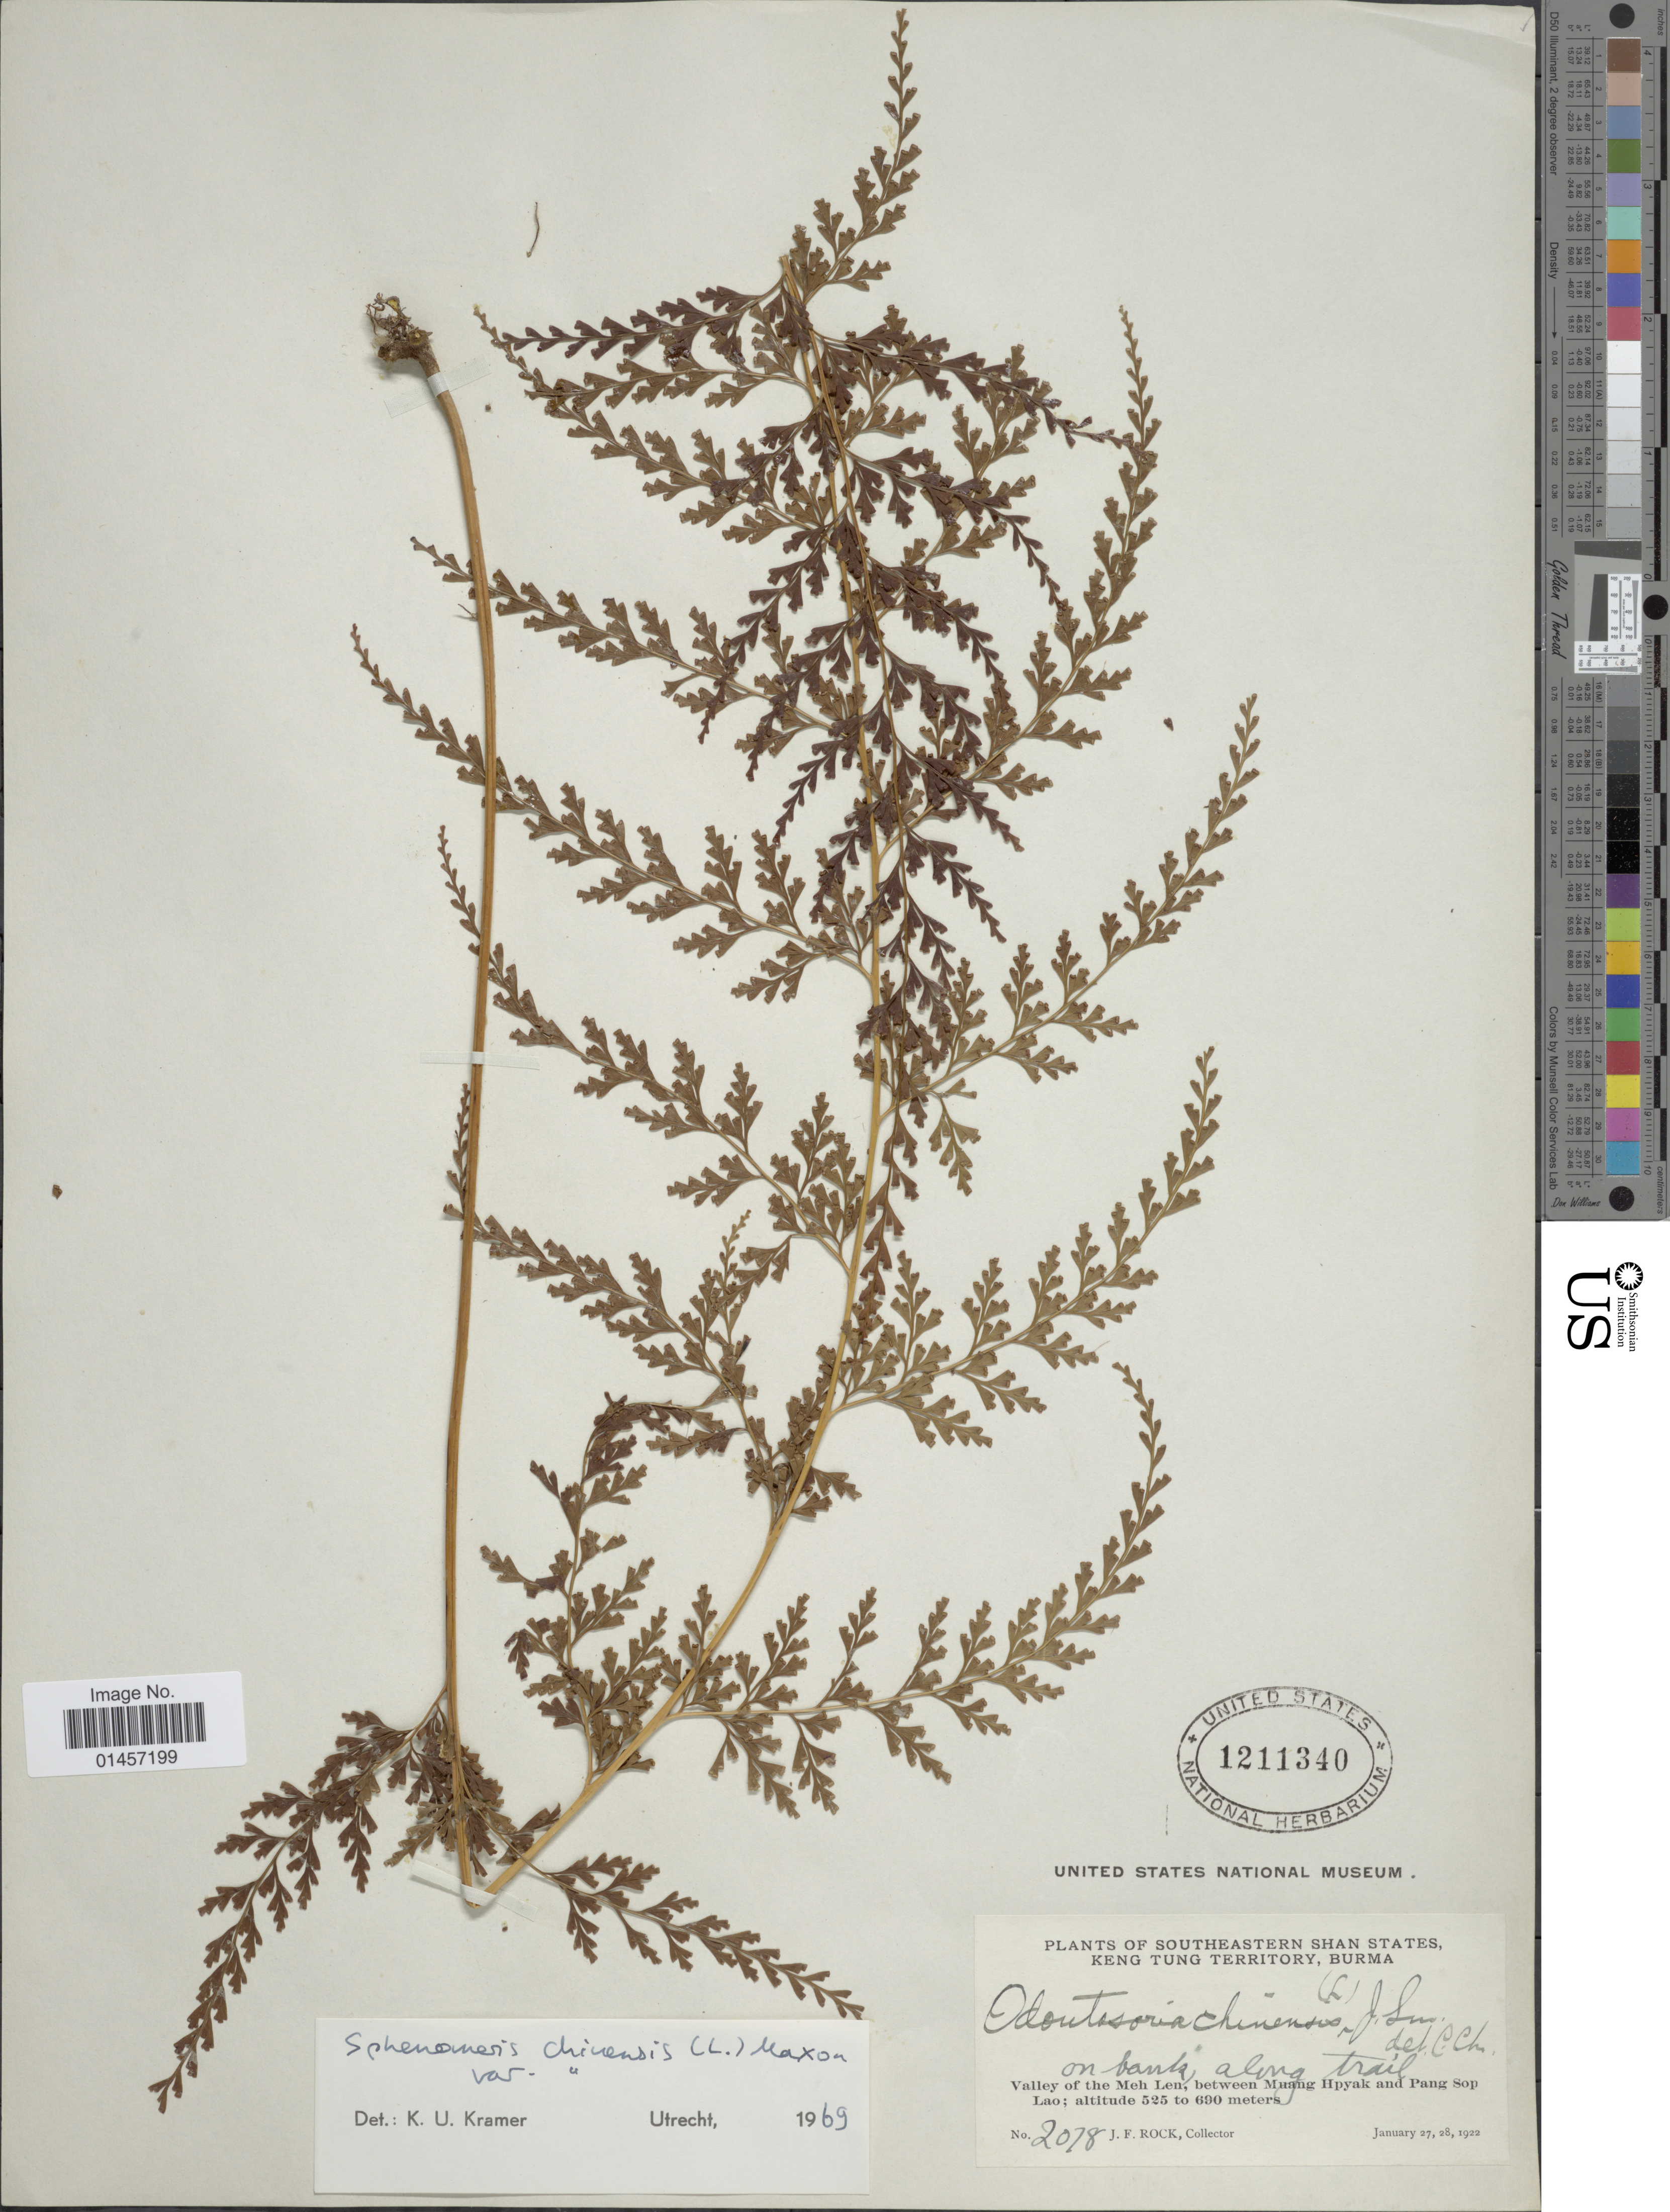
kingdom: Plantae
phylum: Tracheophyta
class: Polypodiopsida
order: Polypodiales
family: Lindsaeaceae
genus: Sphenomeris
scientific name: Sphenomeris chinensis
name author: (L.) Maxon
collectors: J. Rock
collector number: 2078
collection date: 1922-01-27/1922-01-28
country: Myanmar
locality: Southeastern Shan States, Keng Tung Territorym Burma, Valley of the Meh Len, between Muang Hpyak and Pang Sop Lao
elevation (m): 525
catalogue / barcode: US 1211340